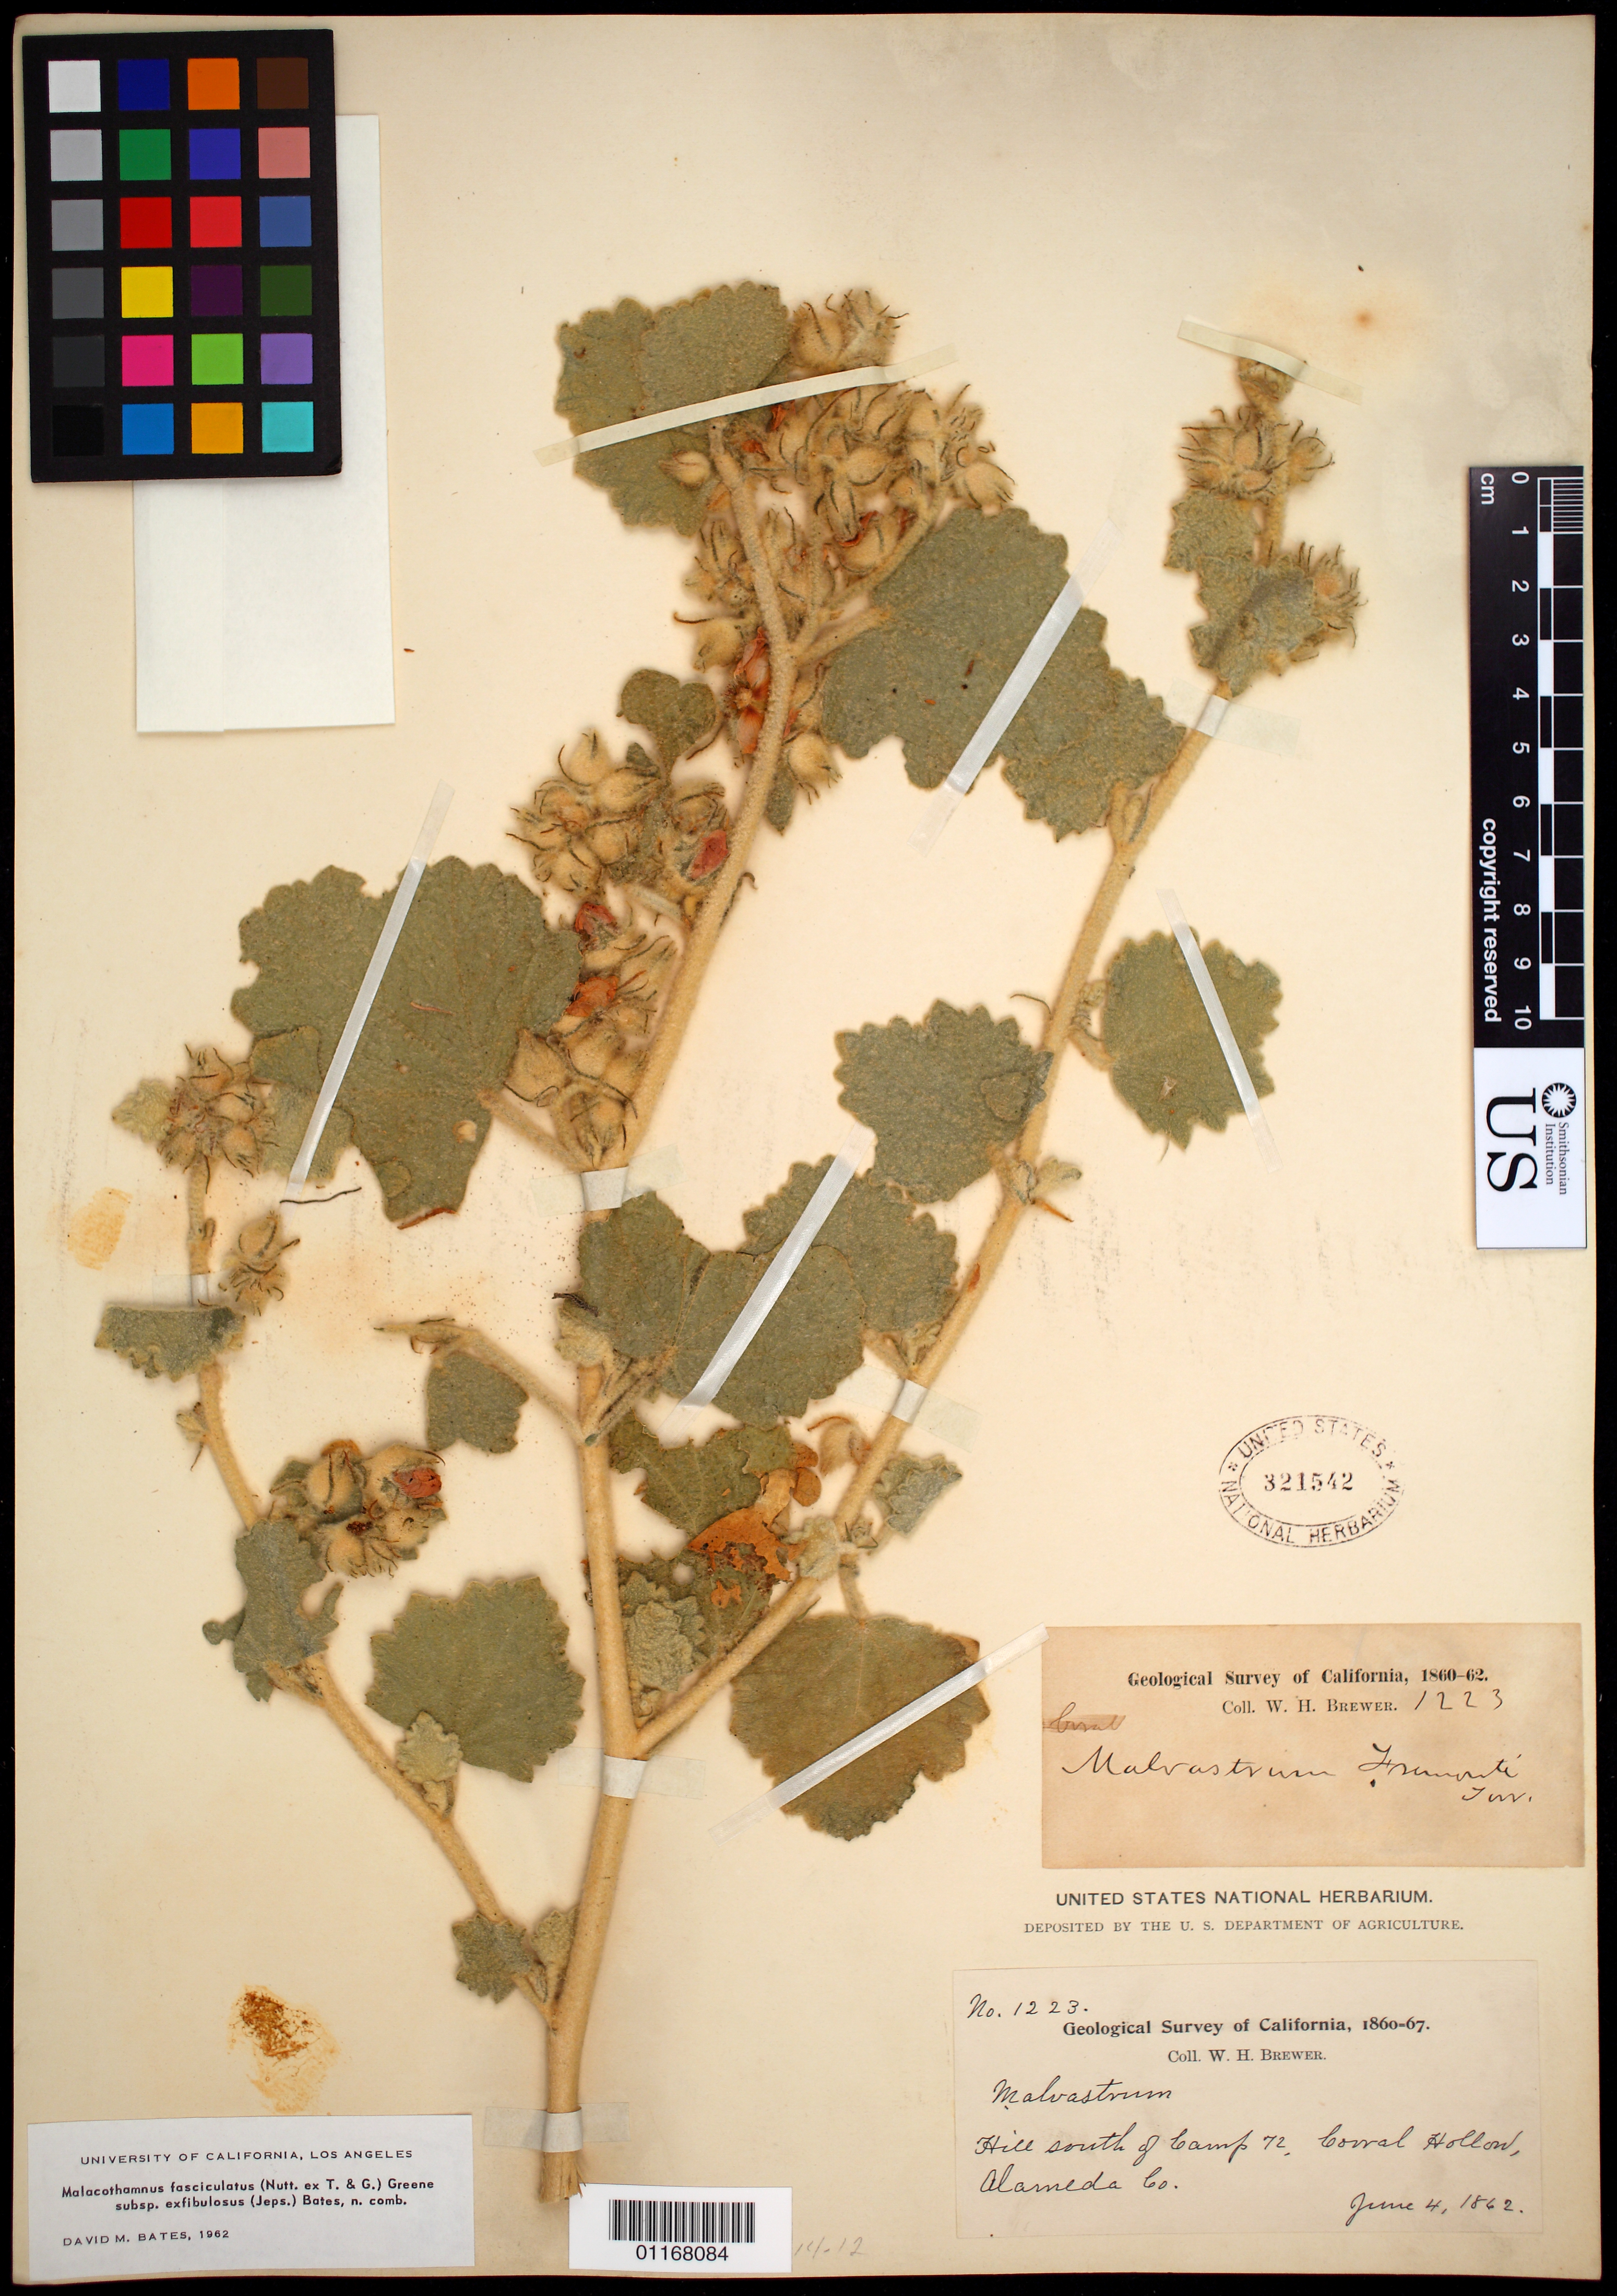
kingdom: Plantae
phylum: Tracheophyta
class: Magnoliopsida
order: Malvales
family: Malvaceae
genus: Malacothamnus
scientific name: Malacothamnus fasciculatus subsp. exfibulosus (Jeps.) D.M. Bates, ined.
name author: (Jeps.) D.M. Bates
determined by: Bates, D. M.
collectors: W. H. Brewer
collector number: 1223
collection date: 1862-06-04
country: United States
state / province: California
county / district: Alameda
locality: Hills south of Camp 72, at Corral Hollow.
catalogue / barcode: US 321542